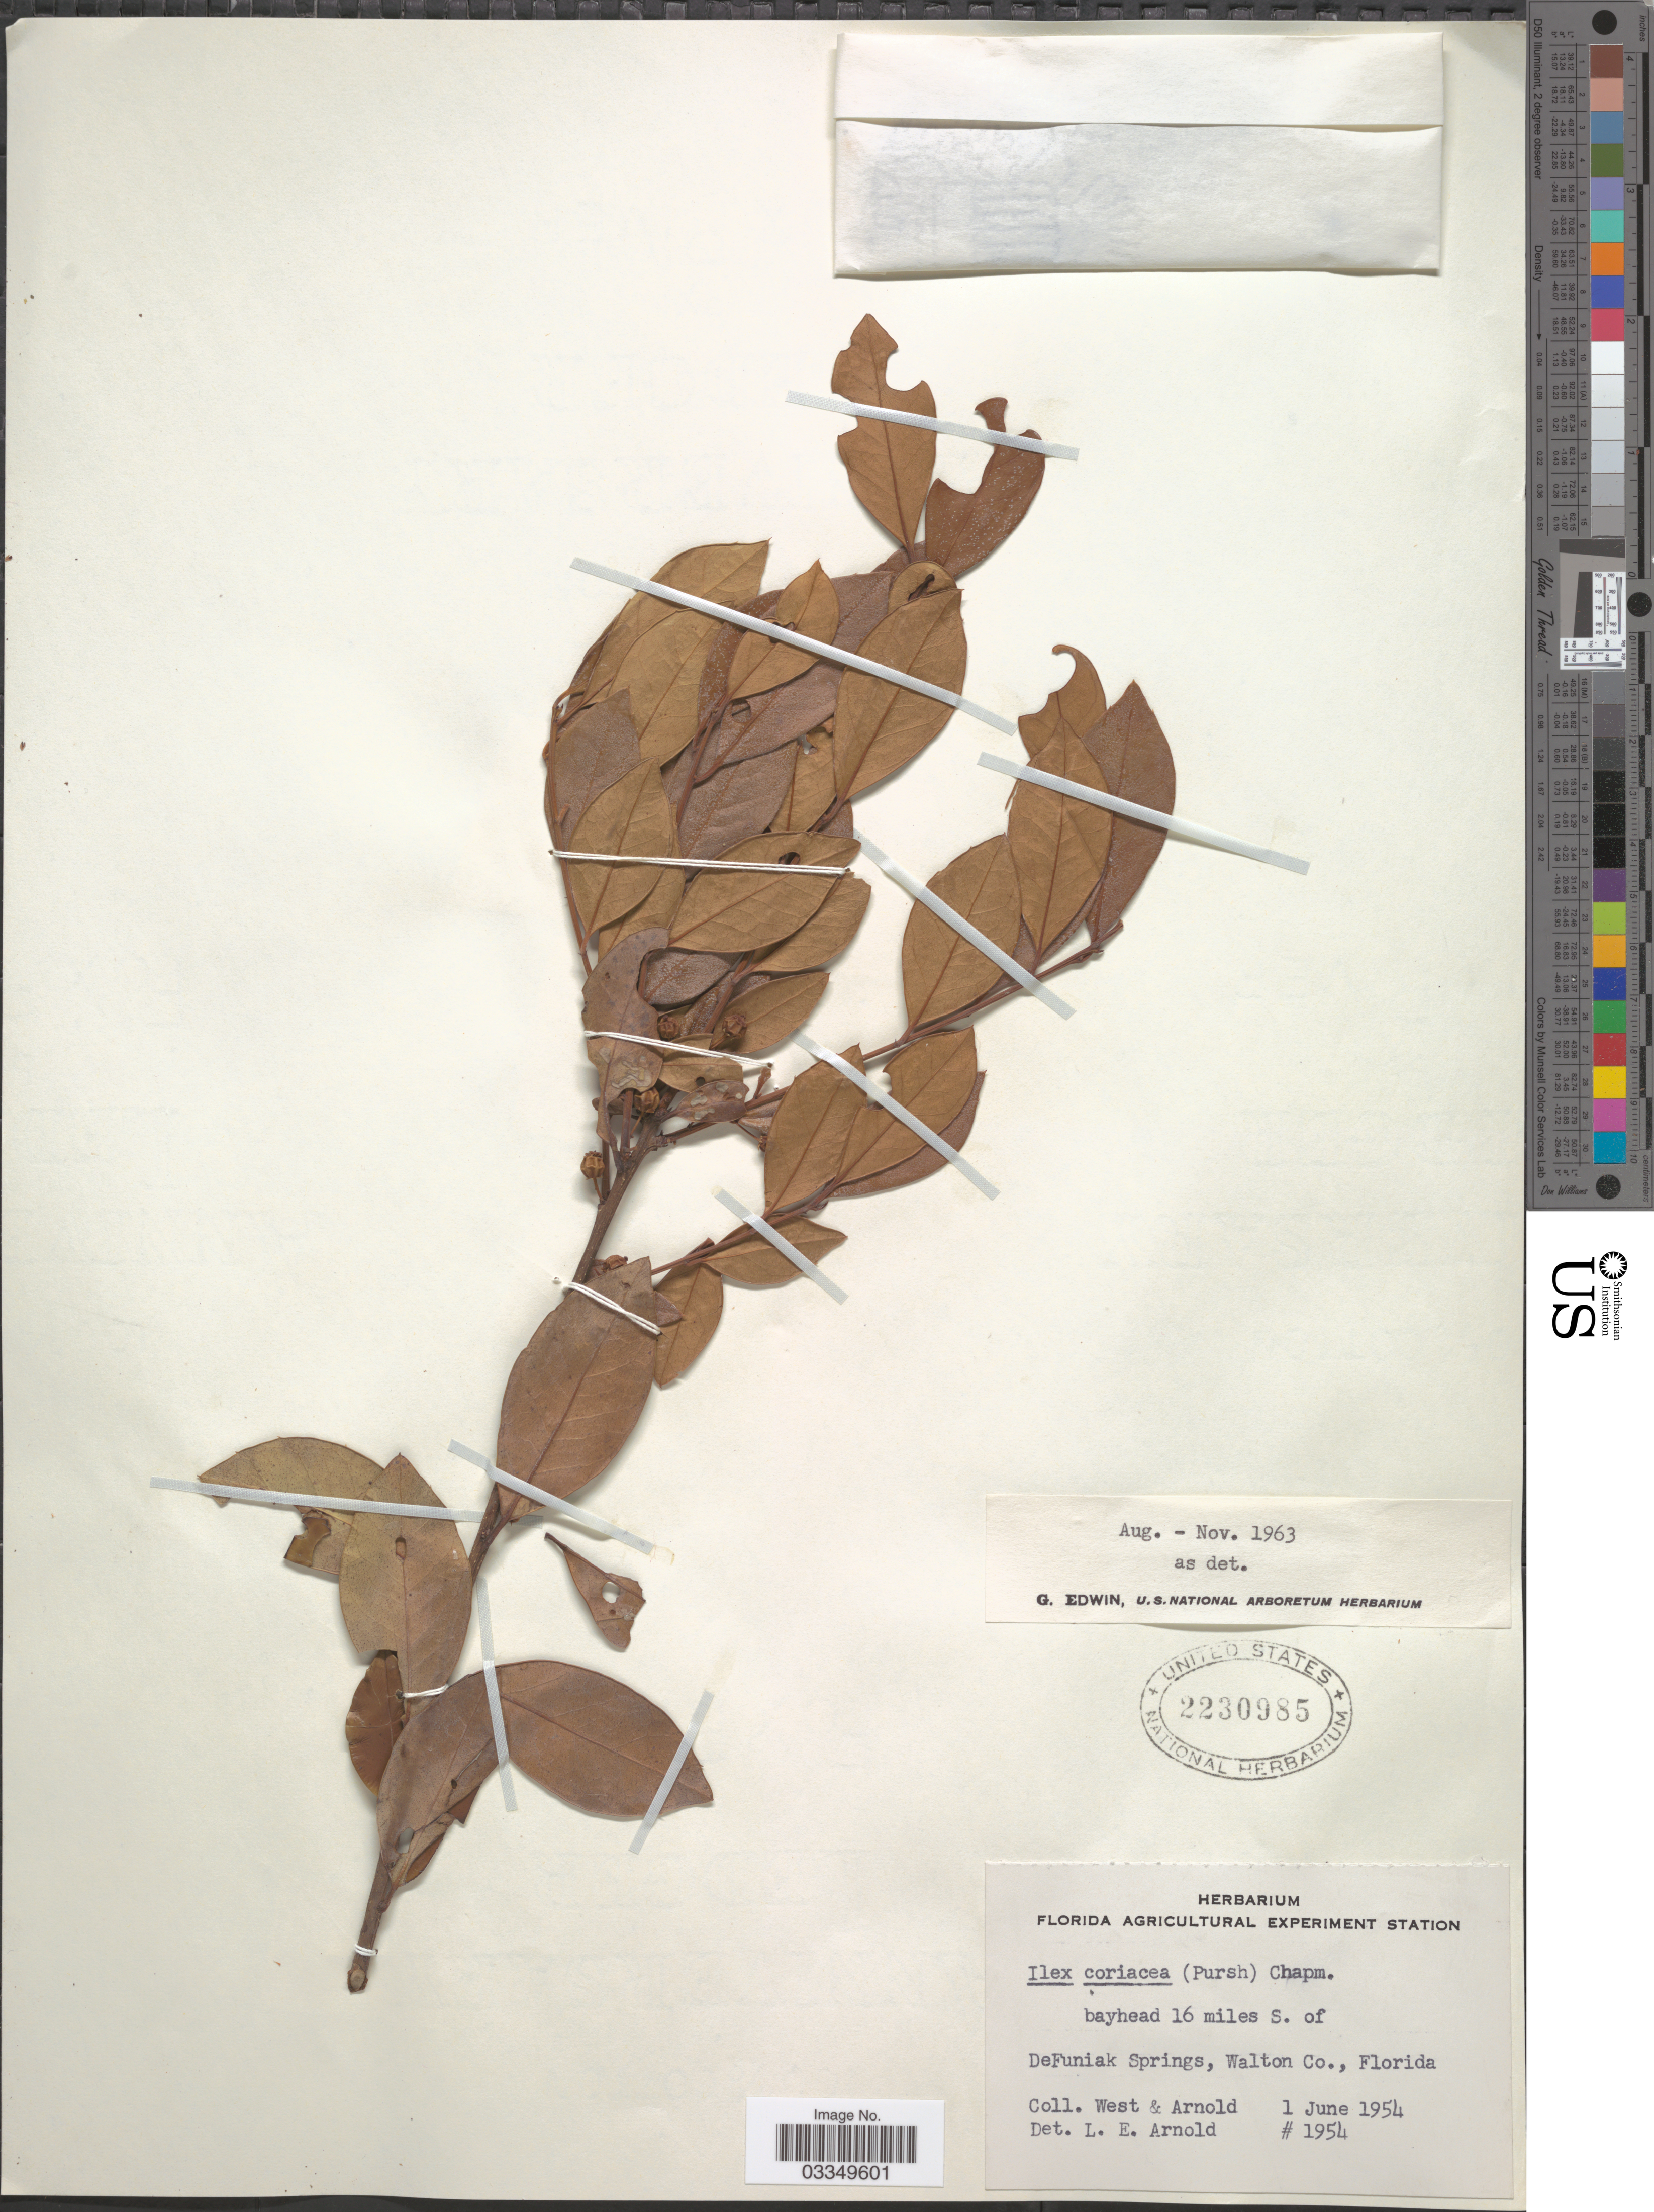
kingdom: Plantae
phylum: Tracheophyta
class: Magnoliopsida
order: Aquifoliales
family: Aquifoliaceae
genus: Ilex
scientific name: Ilex coriacea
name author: (Pursh) Chapm.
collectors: -. West & -. Arnold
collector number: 1954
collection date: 1954-06-01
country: United States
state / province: Florida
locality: DeFuniak Springs, Walton Co.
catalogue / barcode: US 2230985